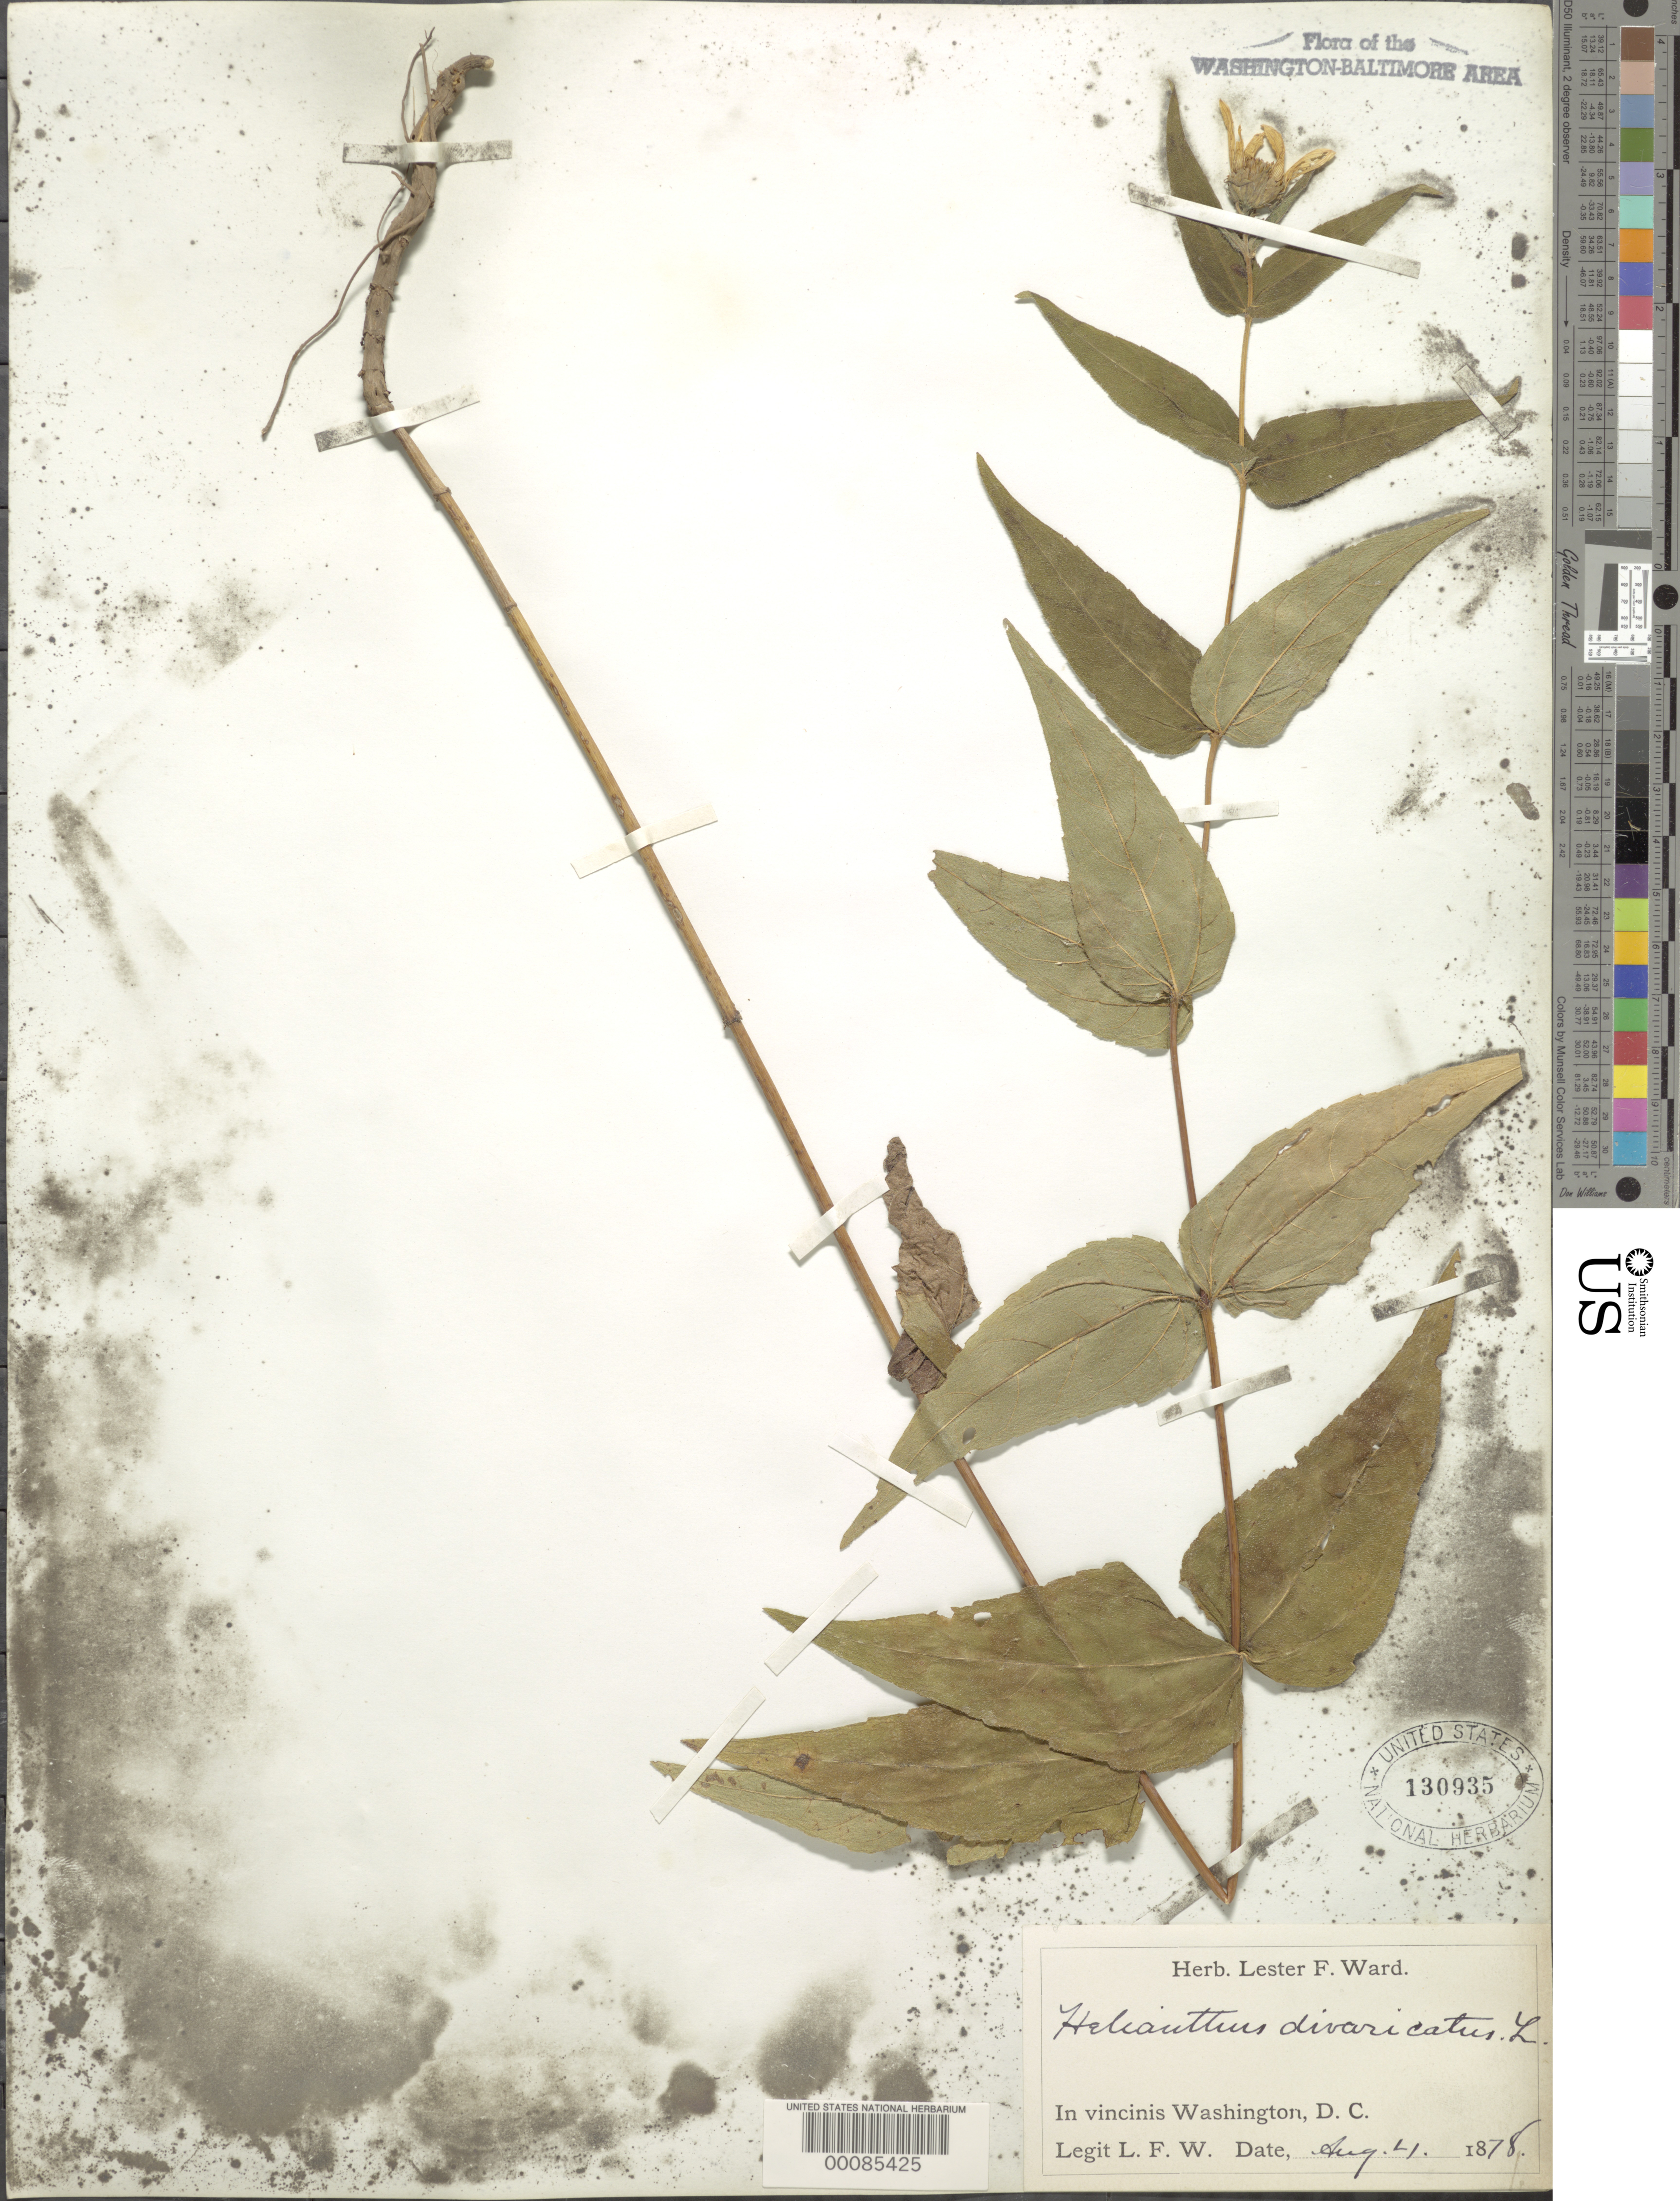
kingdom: Plantae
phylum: Tracheophyta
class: Magnoliopsida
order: Asterales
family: Asteraceae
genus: Helianthus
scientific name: Helianthus divaricatus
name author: L.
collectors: L. F. Ward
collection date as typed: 04 Aug 1878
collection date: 1878-08-04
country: United States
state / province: District of Columbia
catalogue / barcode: US 130935